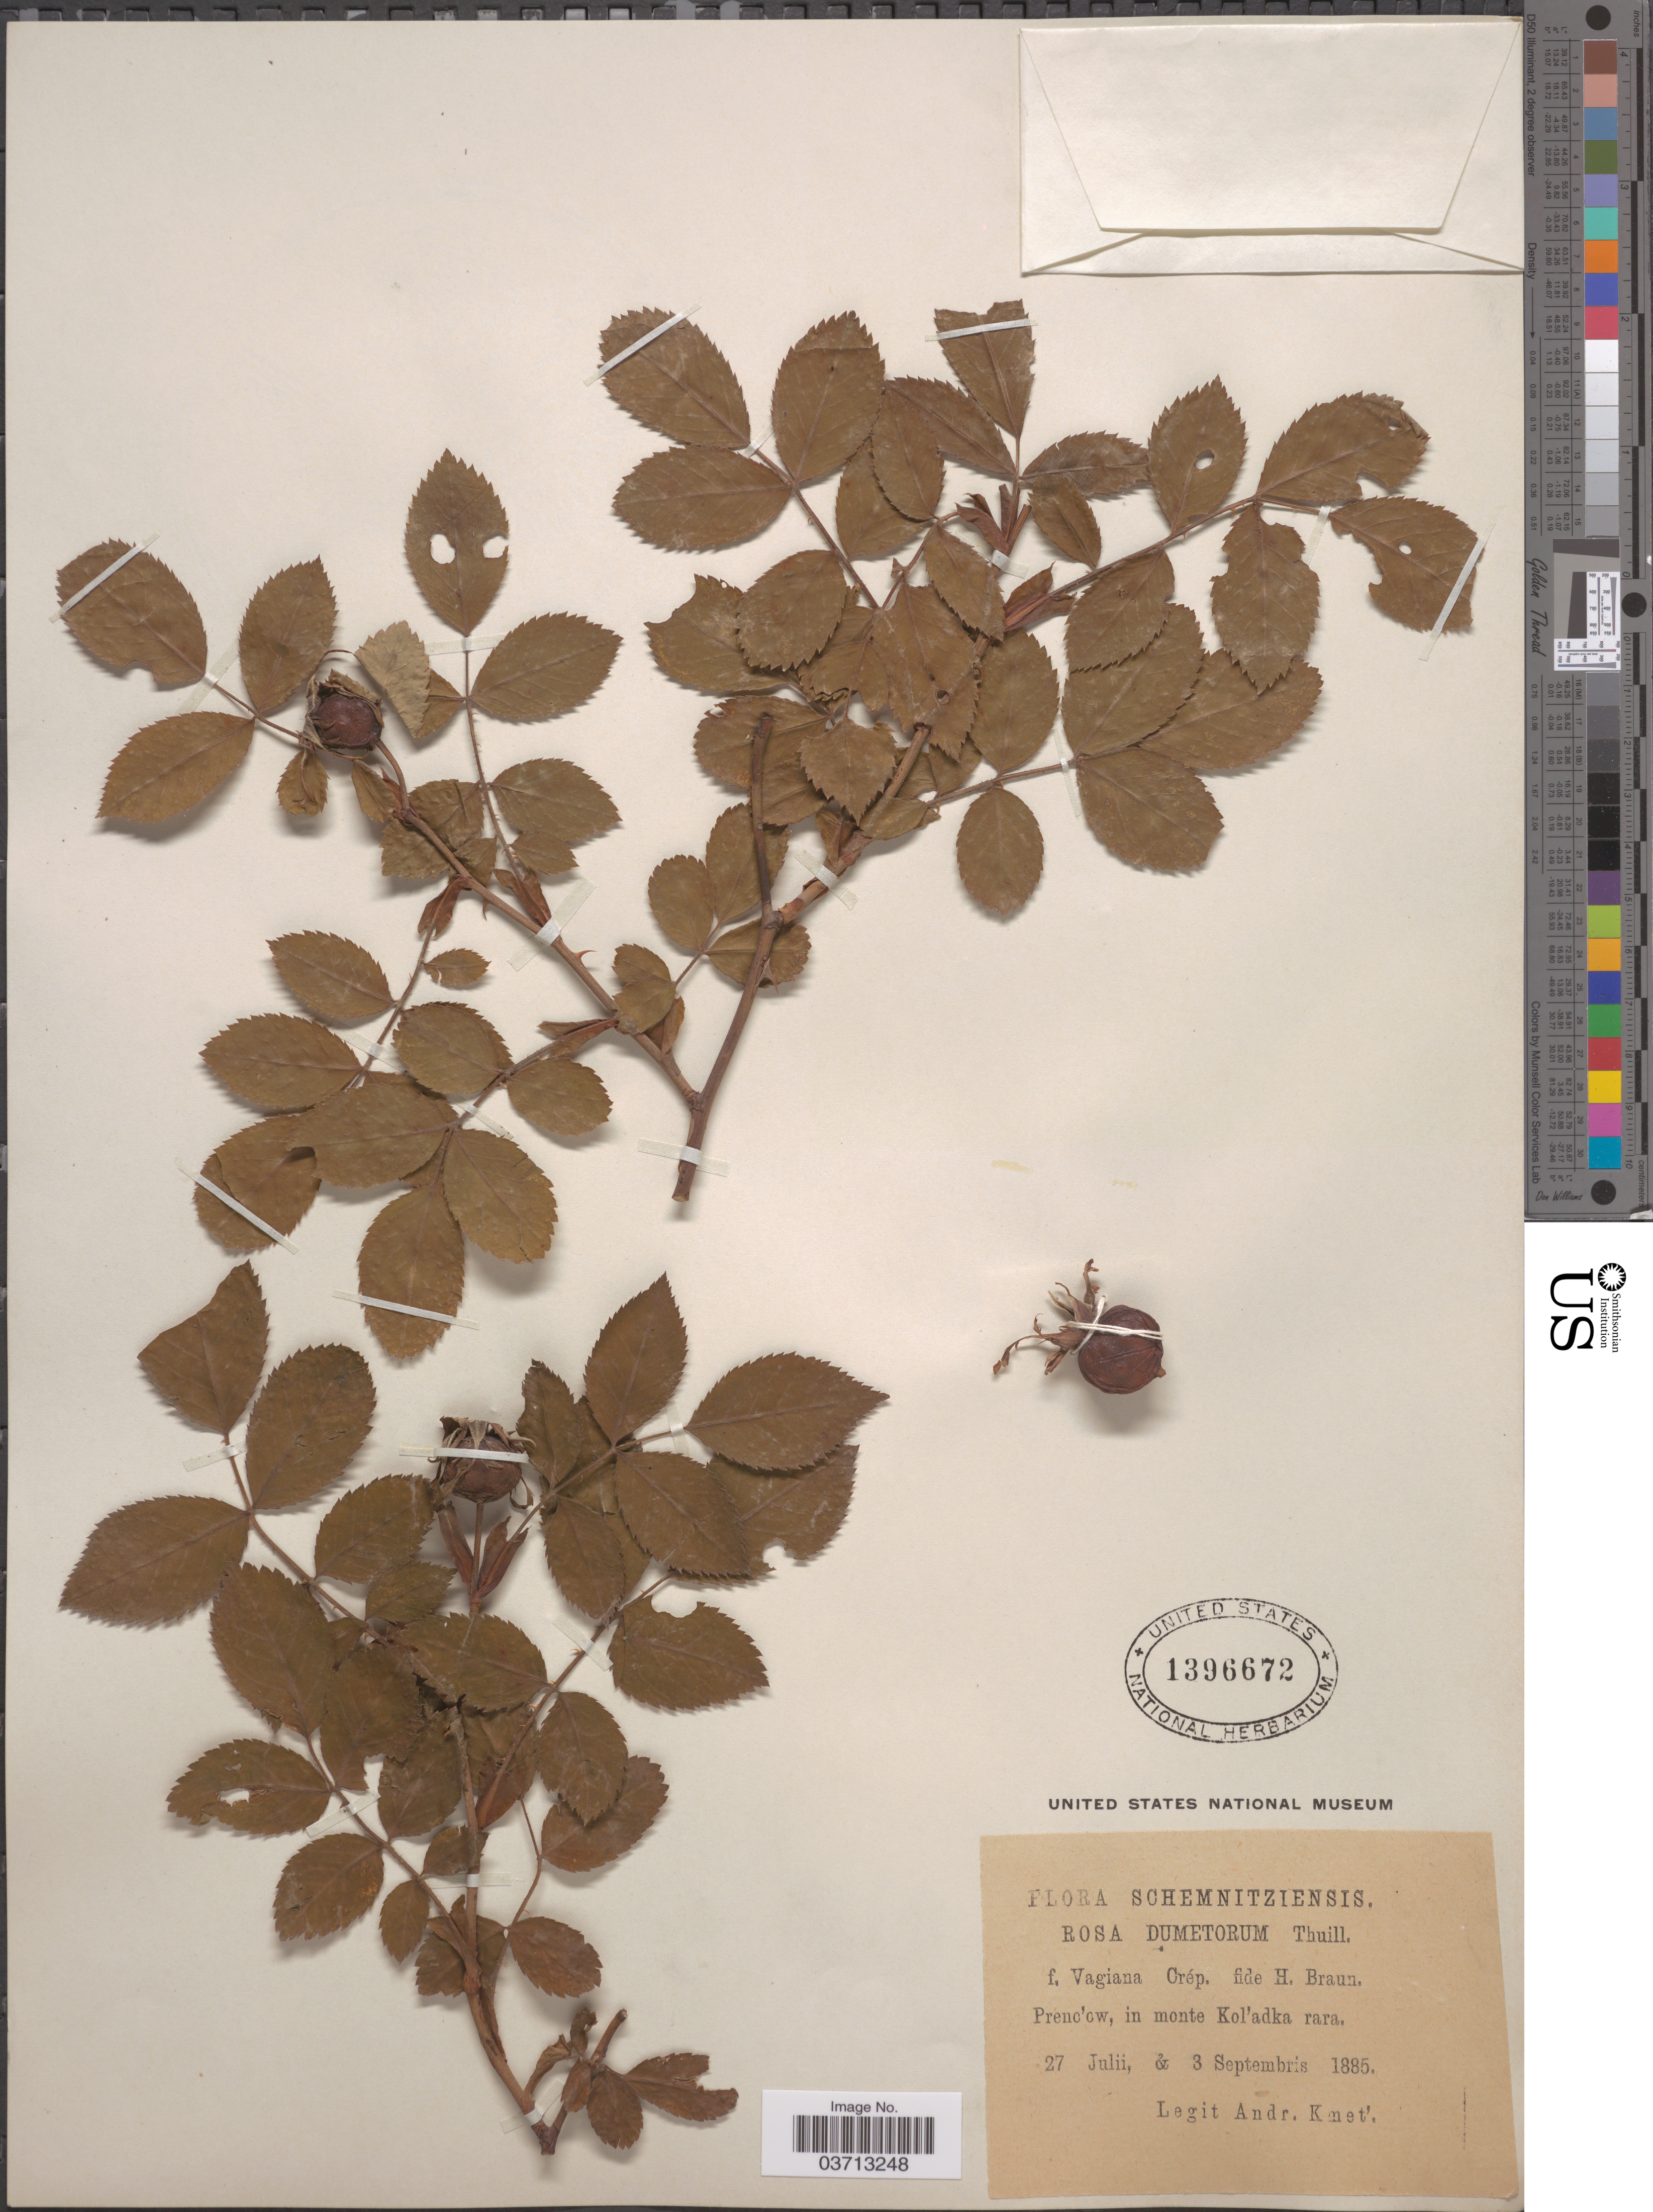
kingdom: Plantae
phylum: Tracheophyta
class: Magnoliopsida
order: Rosales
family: Rosaceae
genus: Rosa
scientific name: Rosa dumetorum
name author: Lange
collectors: A. Kmet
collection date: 1885-07-27/1885-09-03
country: Slovakia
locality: Schemnitziensis. Prtenc'ow, in monte Kol'adka rara.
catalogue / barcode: US 1396672